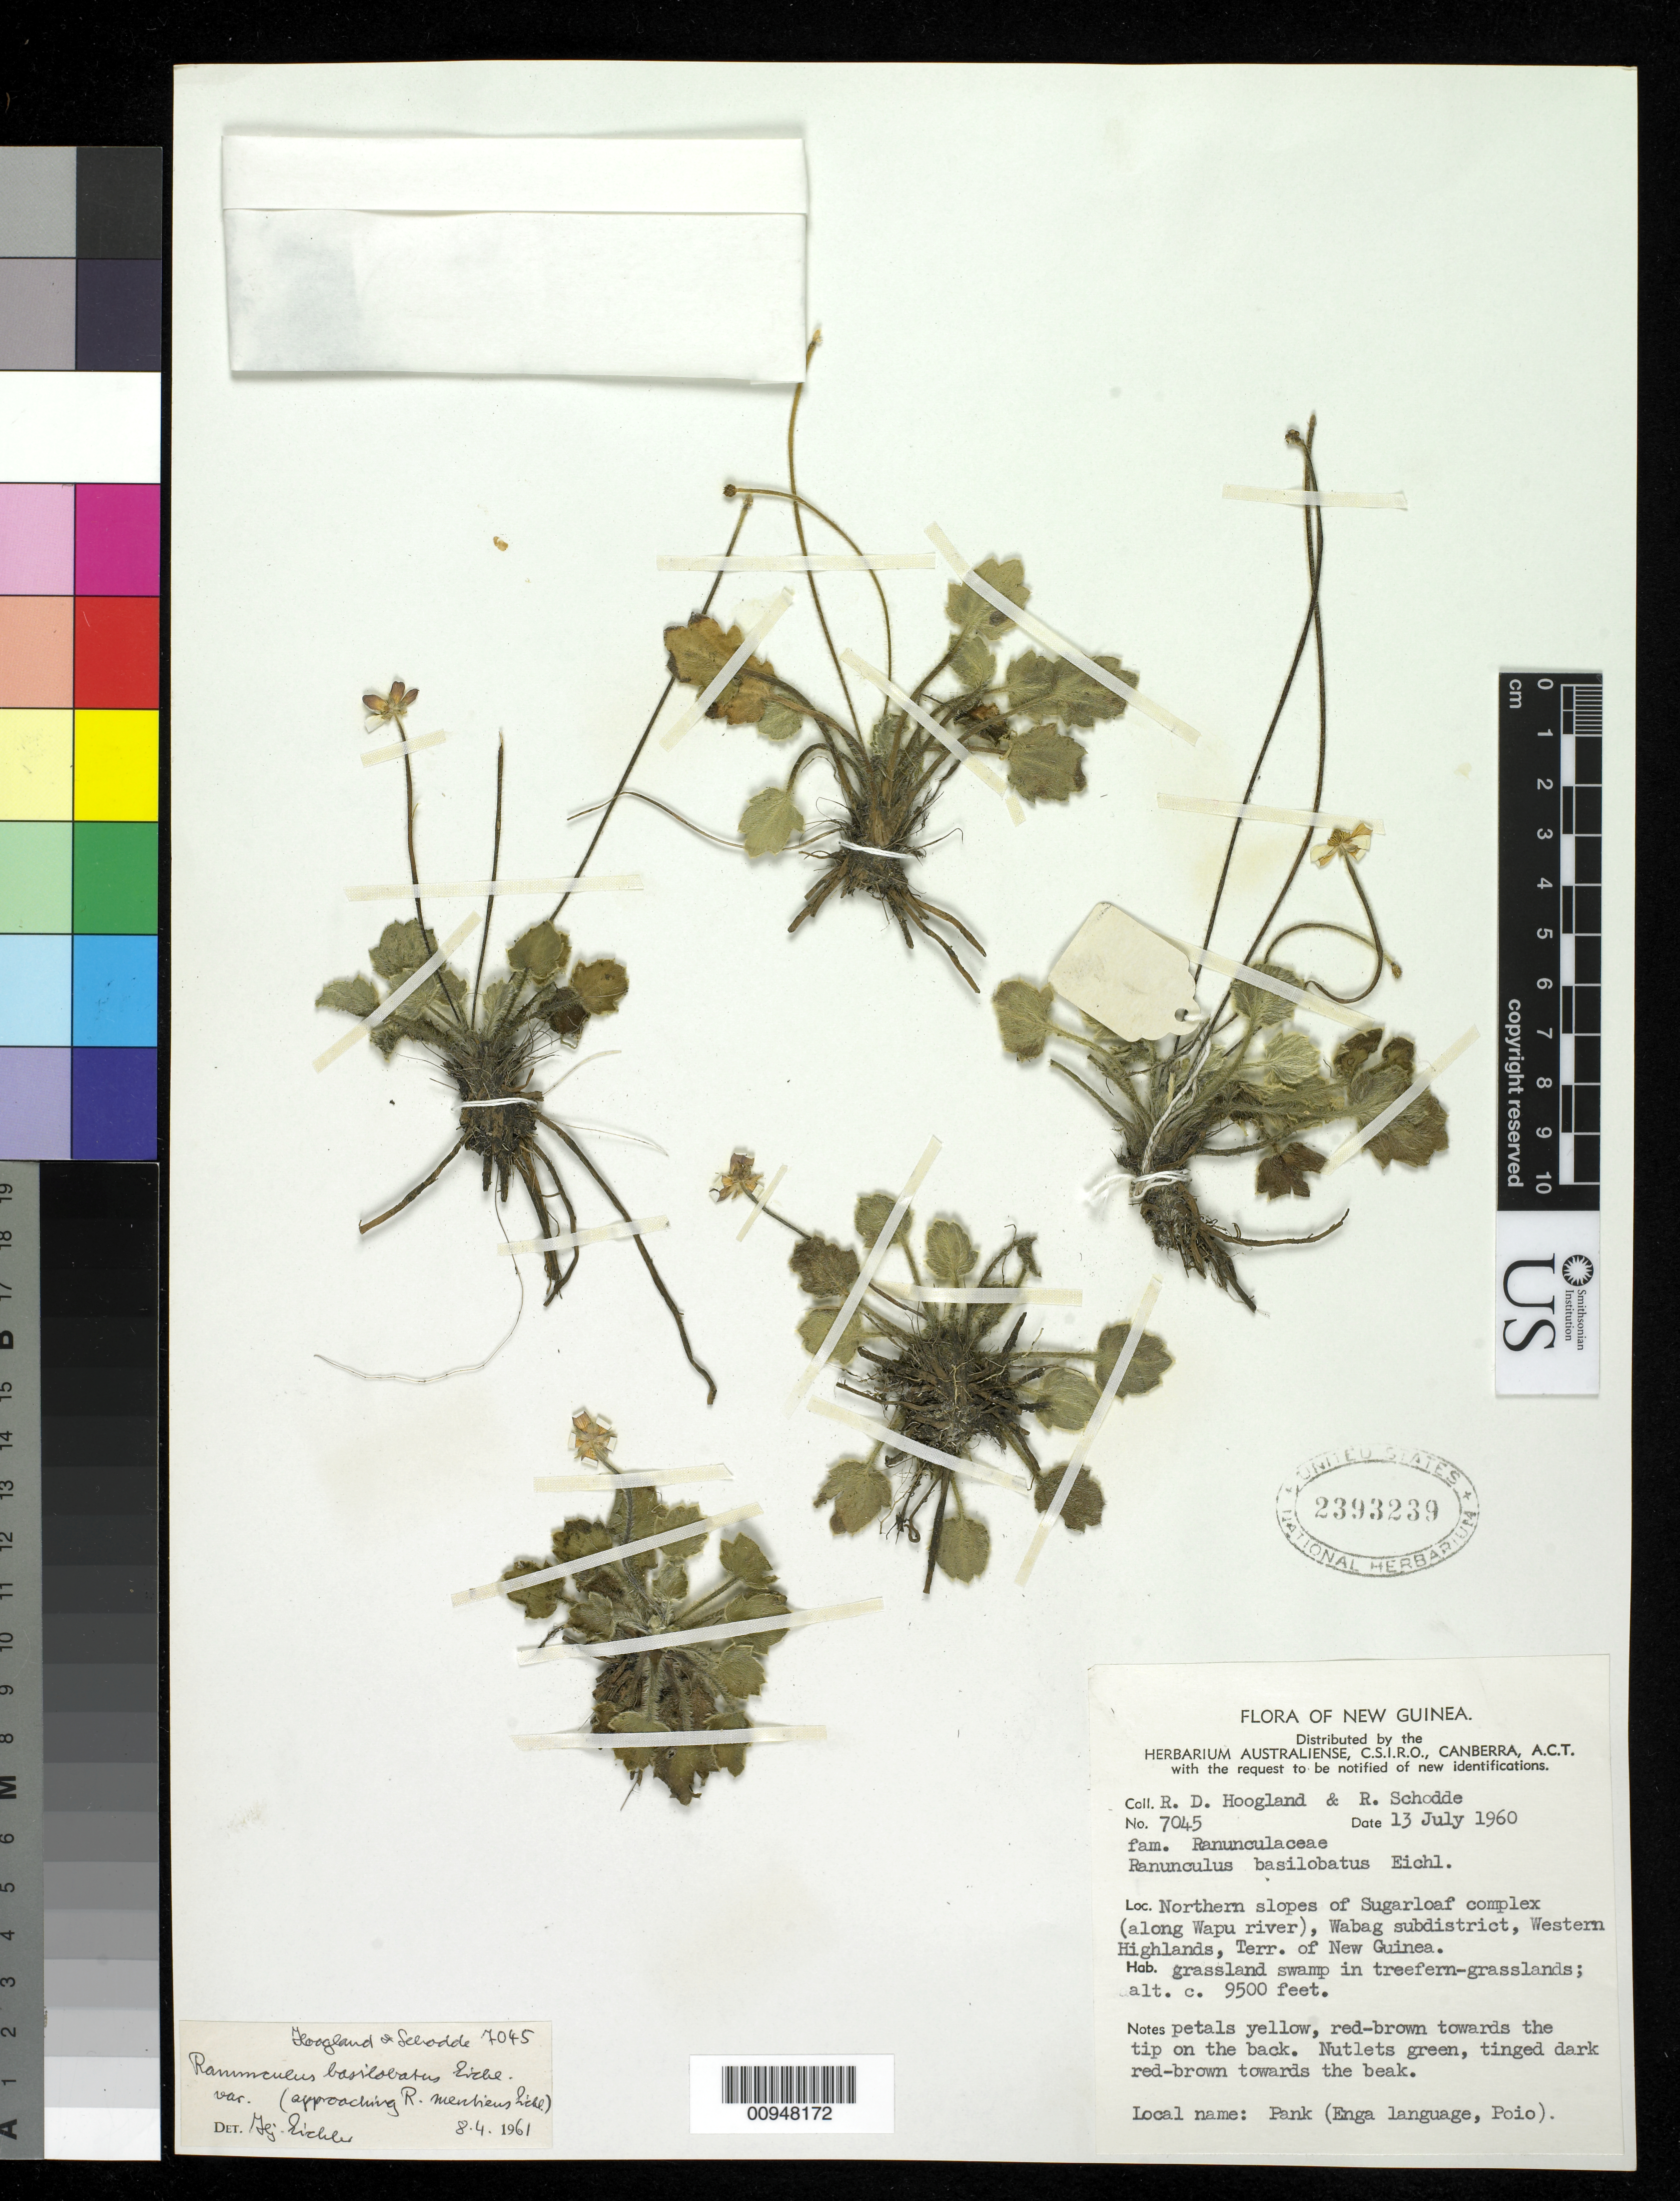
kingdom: Plantae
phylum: Tracheophyta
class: Magnoliopsida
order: Ranunculales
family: Ranunculaceae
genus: Ranunculus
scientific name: Ranunculus basilobatus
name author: H. Eichler ex P. Royen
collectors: R. D. Hoogland & R. Schodde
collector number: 7045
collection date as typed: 13 Jul 1960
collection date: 1960-07-13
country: Papua New Guinea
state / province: Enga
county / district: Wabag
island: New Guinea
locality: Northern slopes of Sugarloaf complex (along Wapu River).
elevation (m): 2896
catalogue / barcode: US 2393239